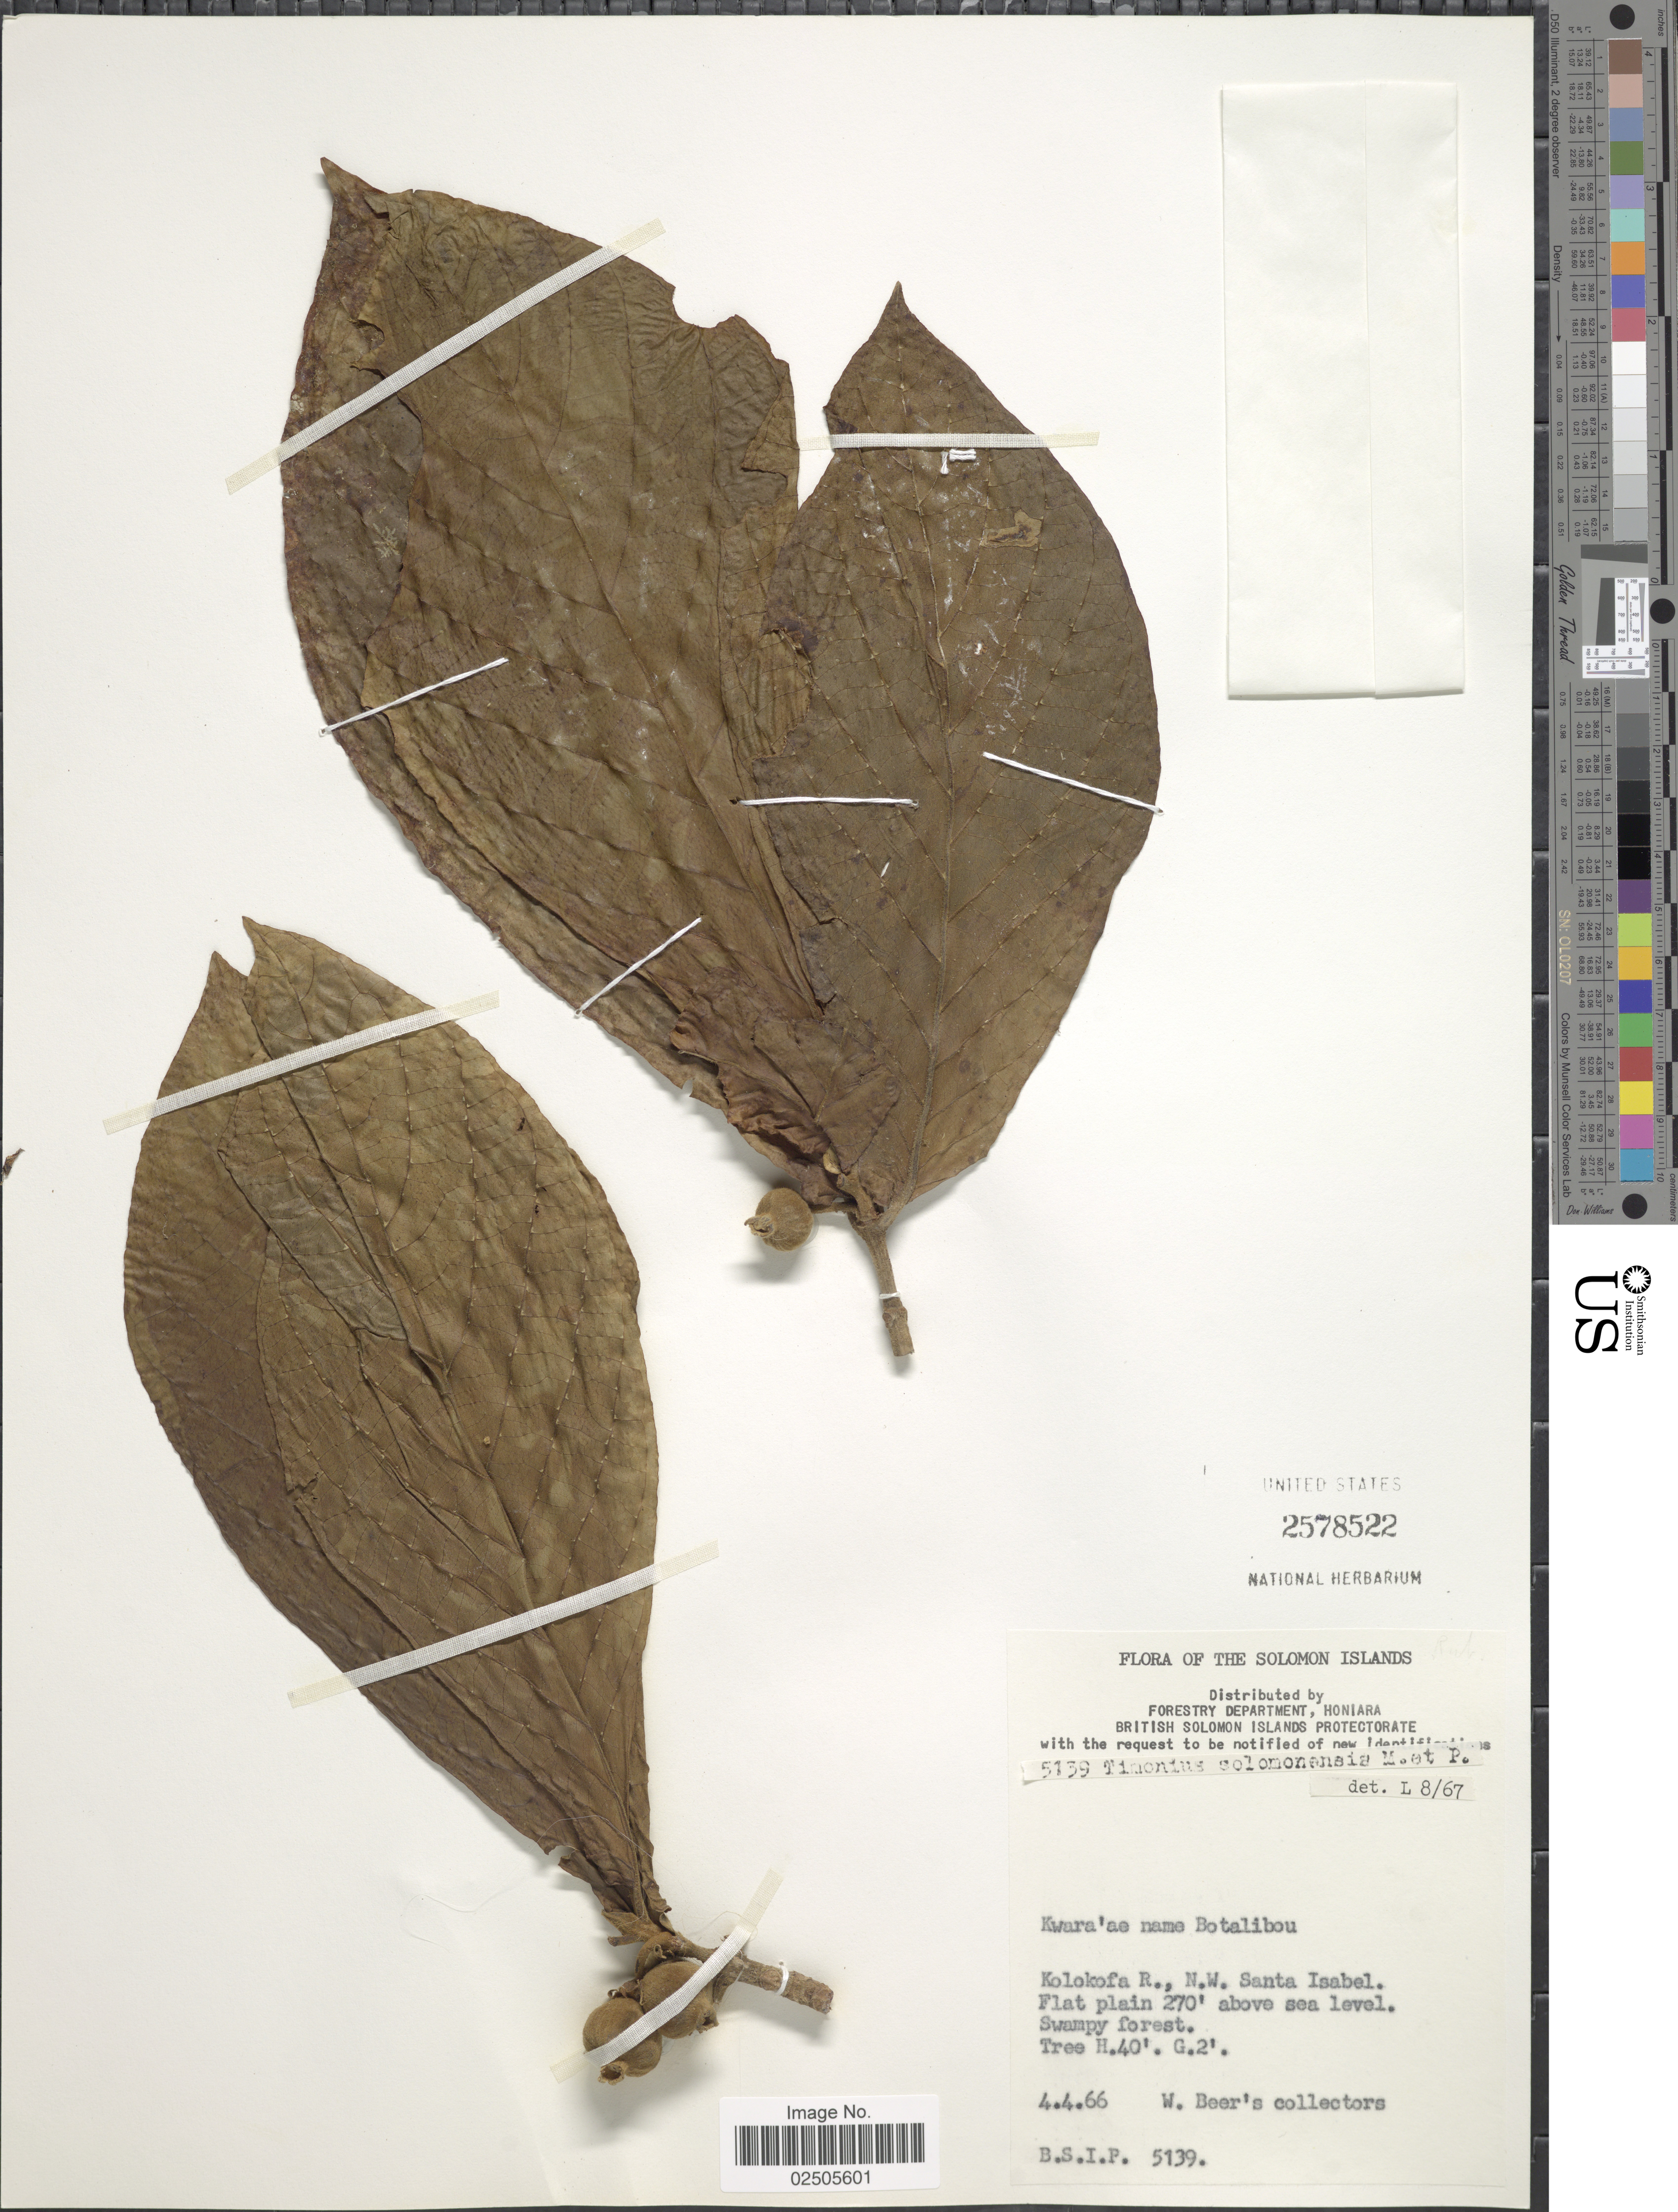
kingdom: Plantae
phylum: Tracheophyta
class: Magnoliopsida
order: Gentianales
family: Rubiaceae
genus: Timonius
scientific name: Timonius solomonensis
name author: Merr. & L.M. Perry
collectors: W. Beer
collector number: BSIP5139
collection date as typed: Transcribed d/m/y: 4/4/66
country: Solomon Islands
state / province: Solomon Islands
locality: Kolokofa R., N.W. Santa Isabel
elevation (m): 82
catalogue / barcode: US 2578522